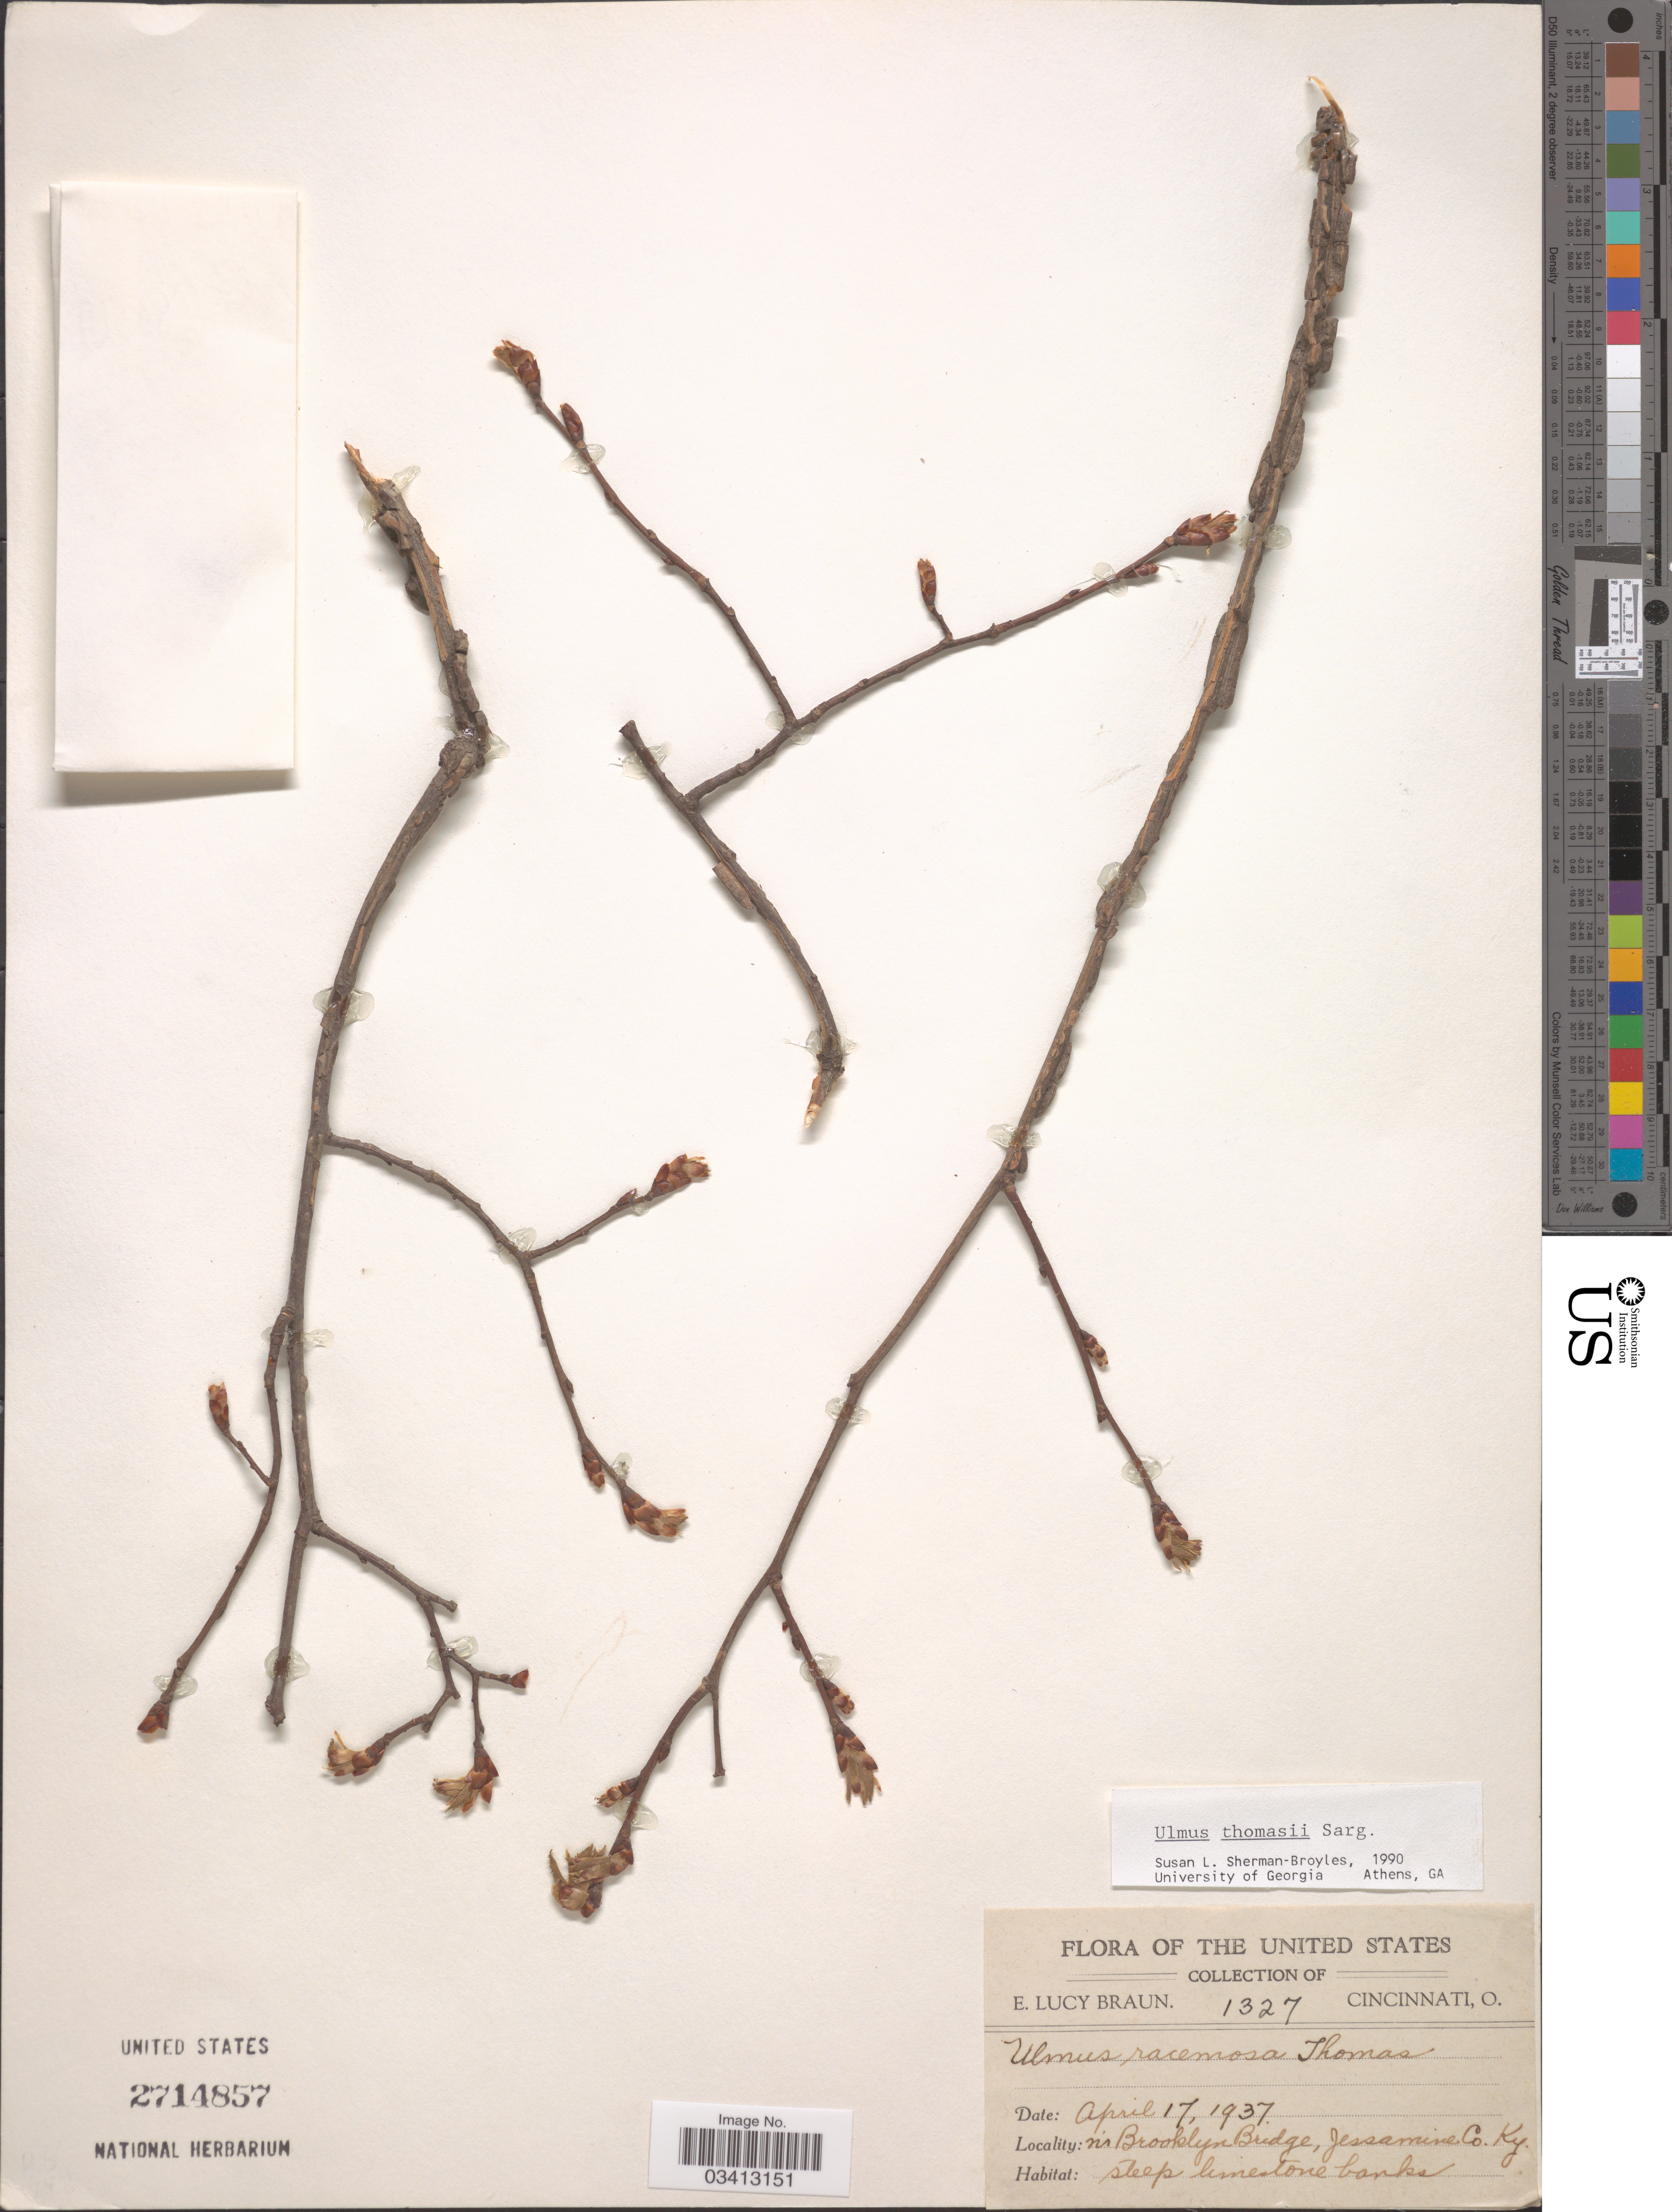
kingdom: Plantae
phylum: Tracheophyta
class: Magnoliopsida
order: Rosales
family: Ulmaceae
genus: Ulmus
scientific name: Ulmus thomasii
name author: Sarg.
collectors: E. L. Braun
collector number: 1327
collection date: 1937-04-17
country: United States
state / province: Kentucky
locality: N'r Brooklyn Bridge, Jessamine Co.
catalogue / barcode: US 2714857